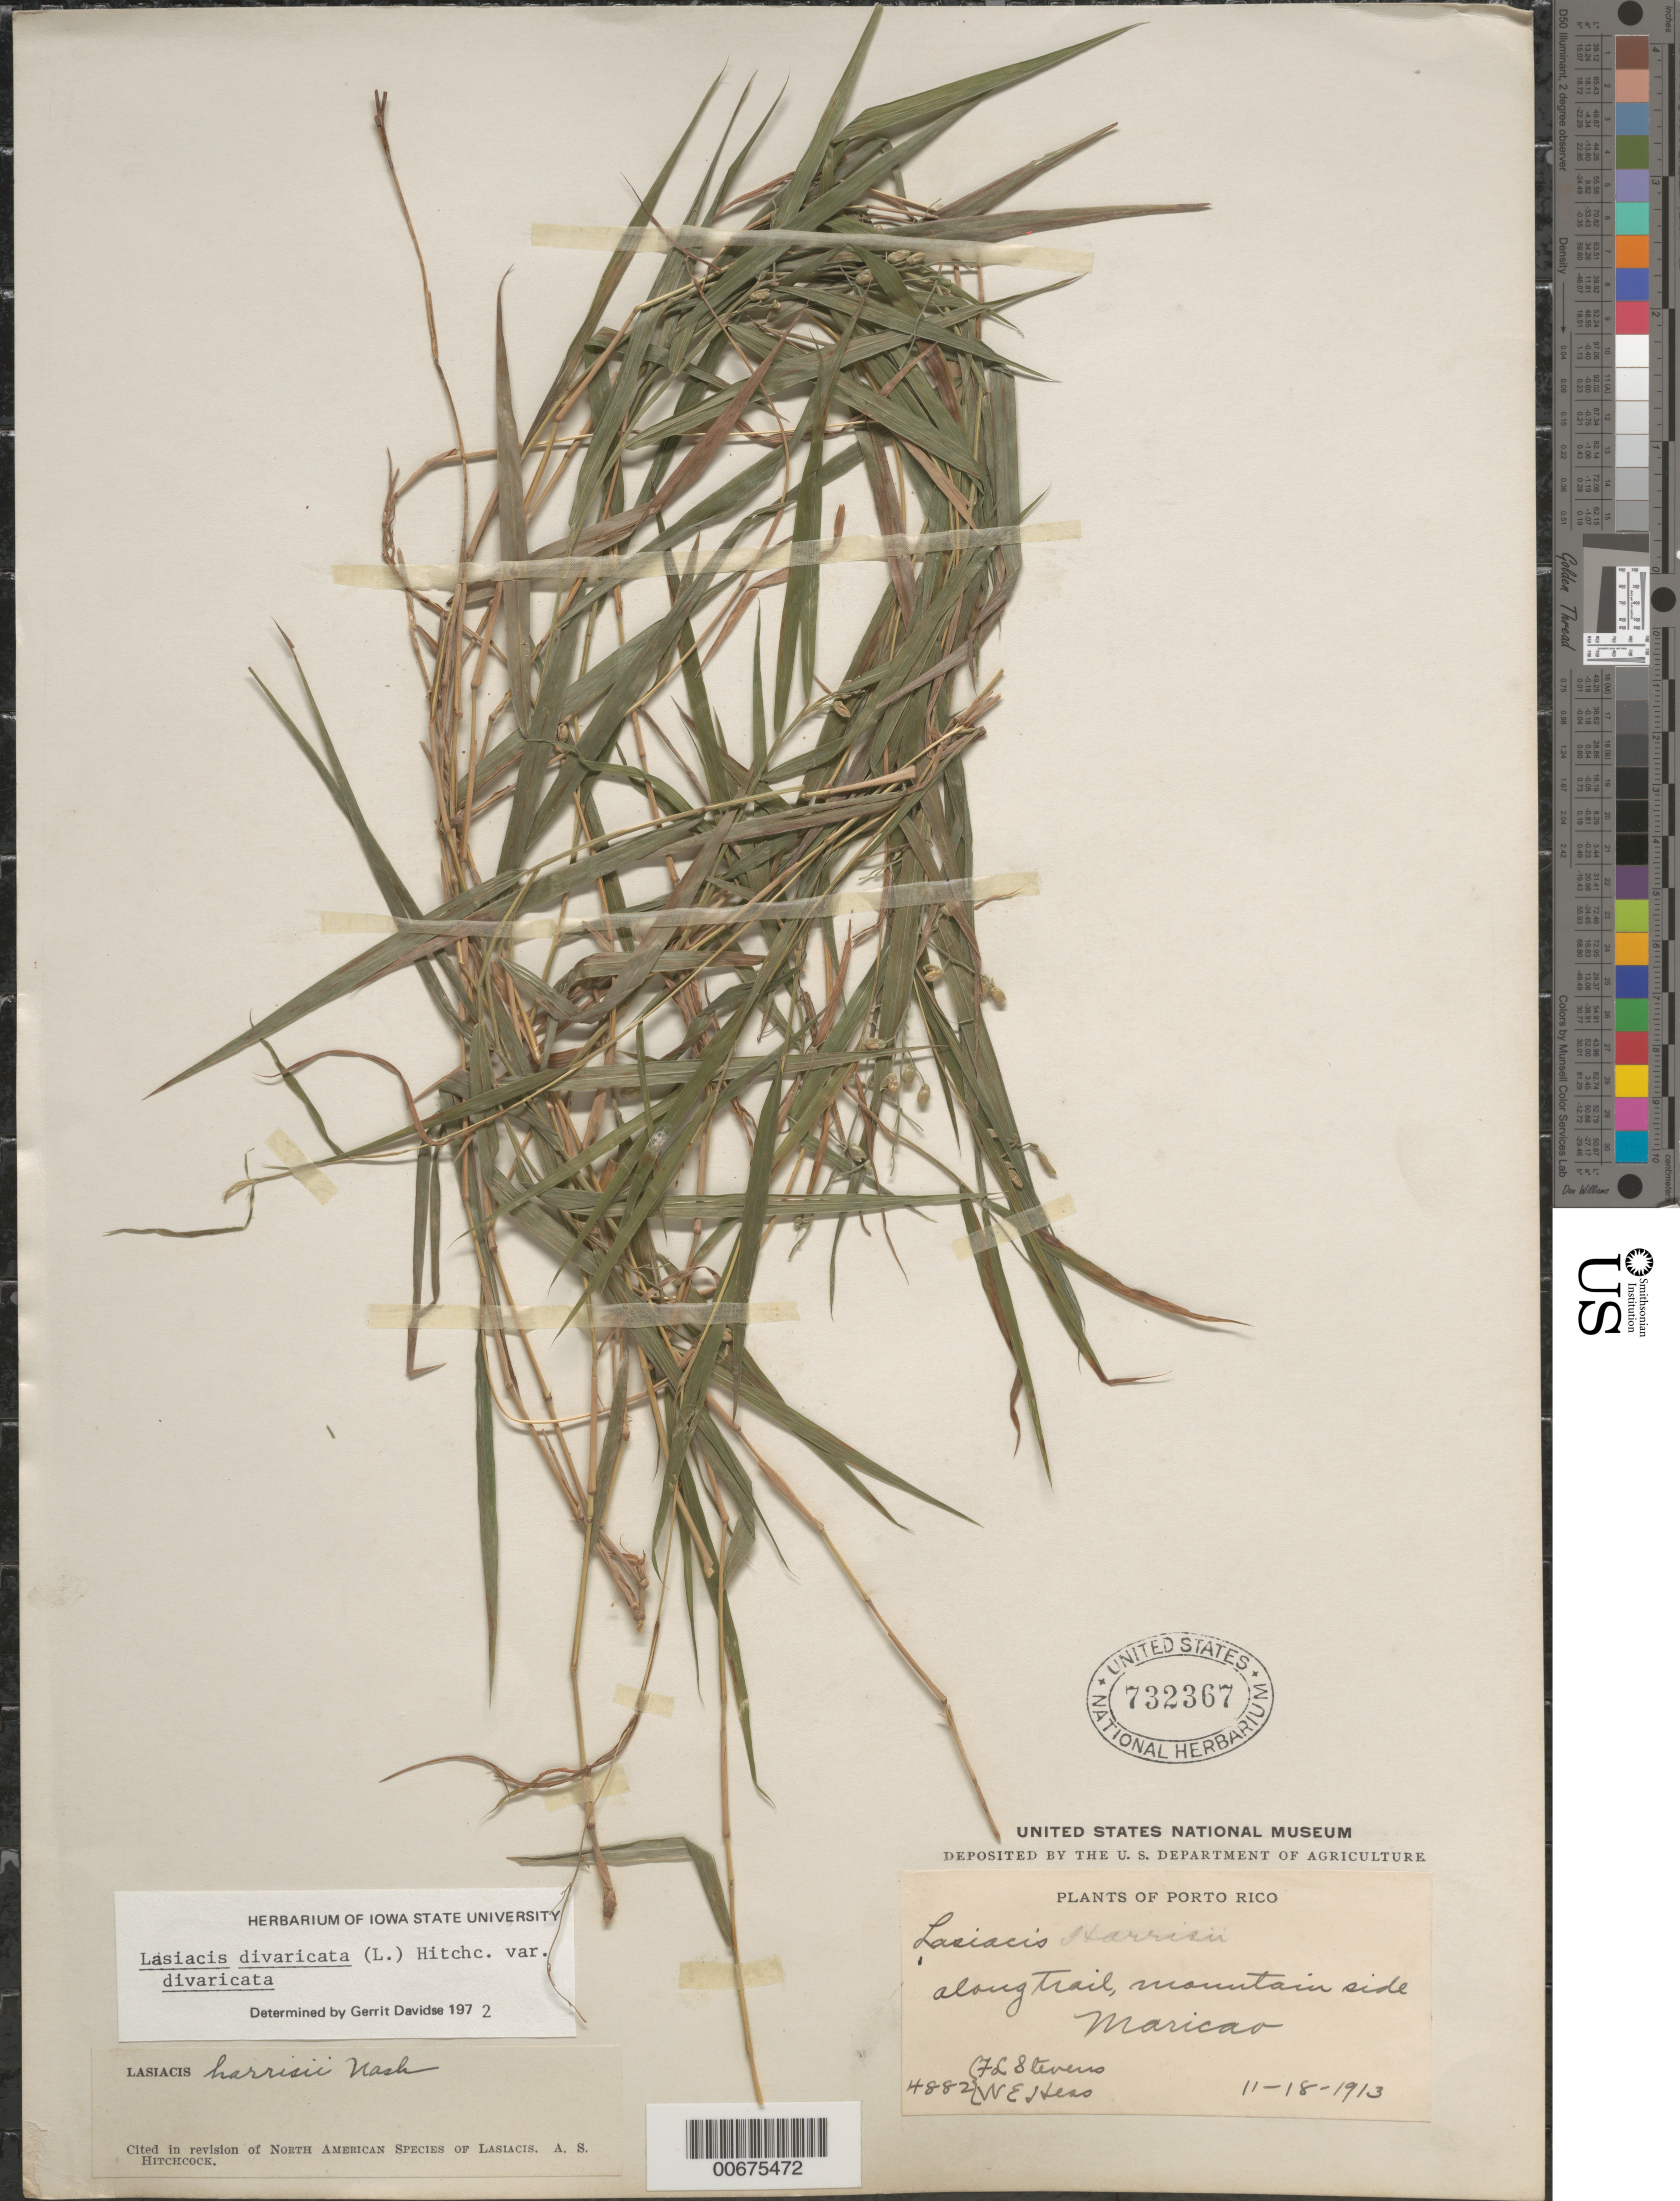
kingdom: Plantae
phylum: Tracheophyta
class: Liliopsida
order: Poales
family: Poaceae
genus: Lasiacis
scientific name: Lasiacis divaricata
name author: (L.) Hitchc.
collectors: F. L. Stevens & W. Hess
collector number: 4882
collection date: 1913-11-18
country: Puerto Rico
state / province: Maricao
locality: Porto Rico. Along trail, mountain side.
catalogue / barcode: US 732367